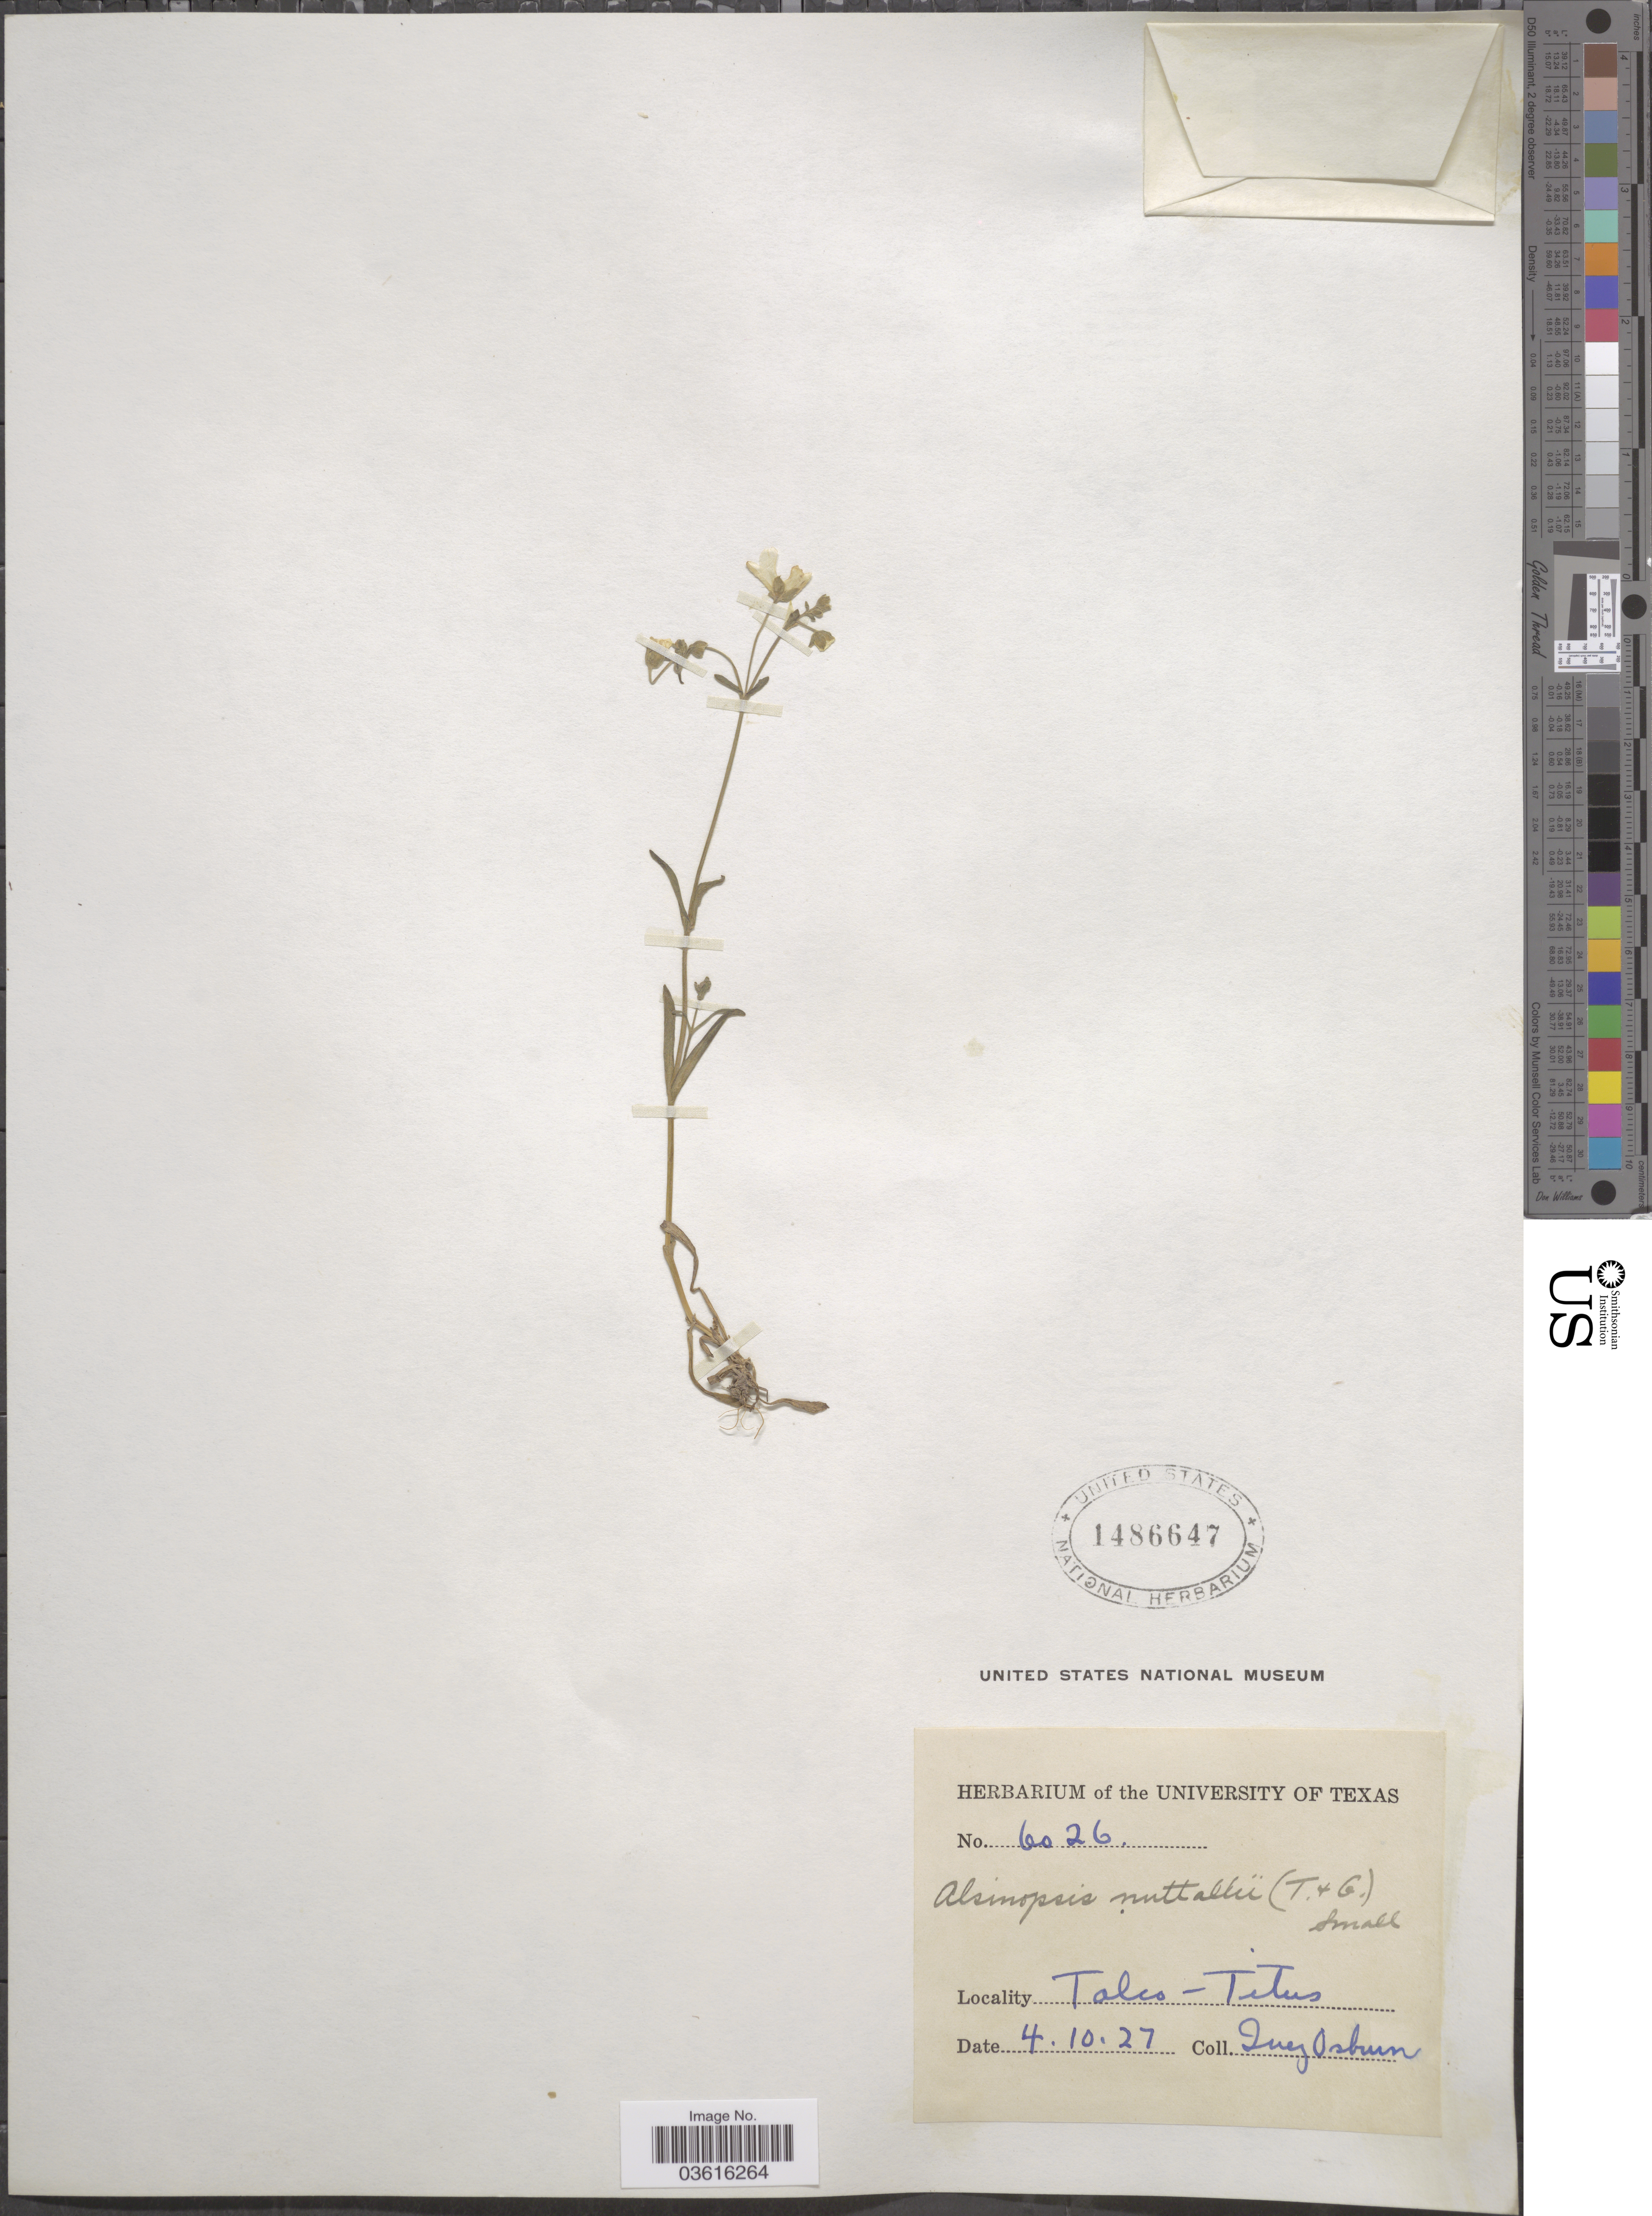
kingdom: Plantae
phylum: Tracheophyta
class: Magnoliopsida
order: Caryophyllales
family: Caryophyllaceae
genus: Minuartia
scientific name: Minuartia nuttallii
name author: (Pax) Briq.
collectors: I. Osburn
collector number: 6026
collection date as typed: Transcribed d/m/y: 10/4/27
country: United States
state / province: Texas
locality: Talco - Titus.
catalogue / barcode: US 1486647